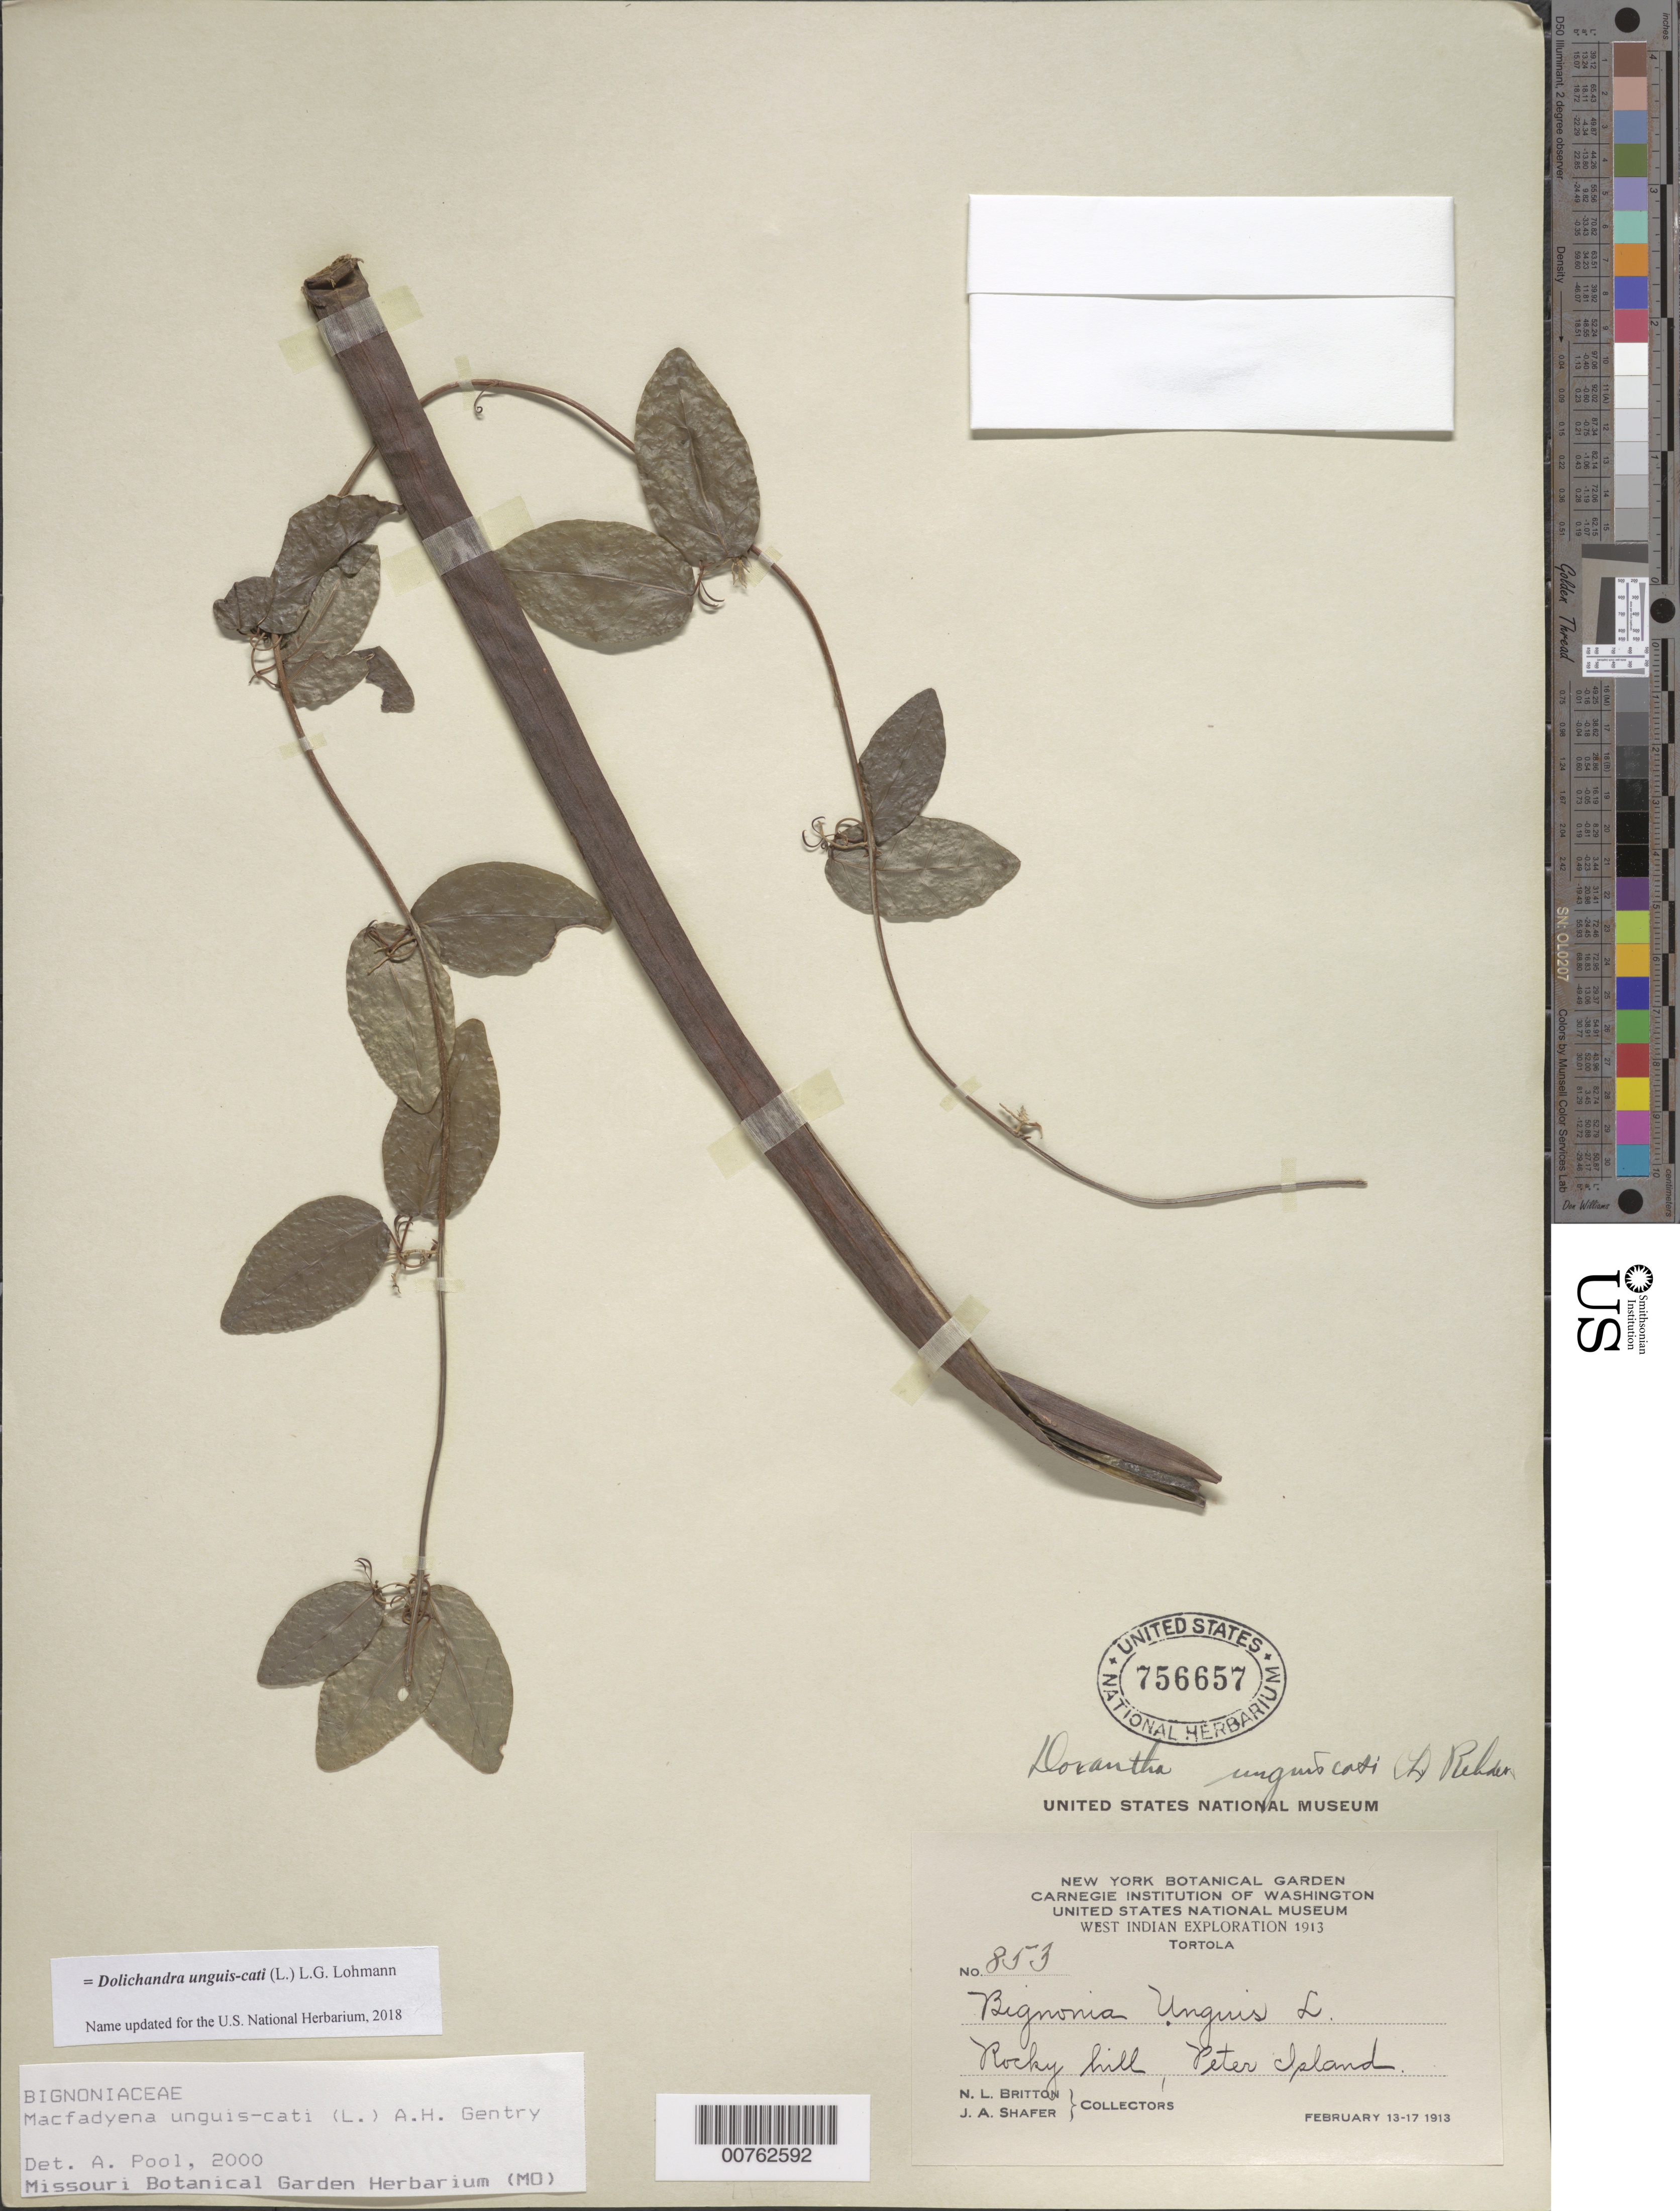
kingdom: Plantae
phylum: Tracheophyta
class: Magnoliopsida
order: Lamiales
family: Bignoniaceae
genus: Dolichandra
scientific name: Dolichandra unguis-cati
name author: (L.) L.G. Lohmann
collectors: N. Britton & J. A. Shafer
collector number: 853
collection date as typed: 13 Feb 1913 to 17 Feb 1913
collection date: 1913-02-13/1913-02-17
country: British Virgin Islands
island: Tortola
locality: Peter Island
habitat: Rocky hill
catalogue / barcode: US 756657